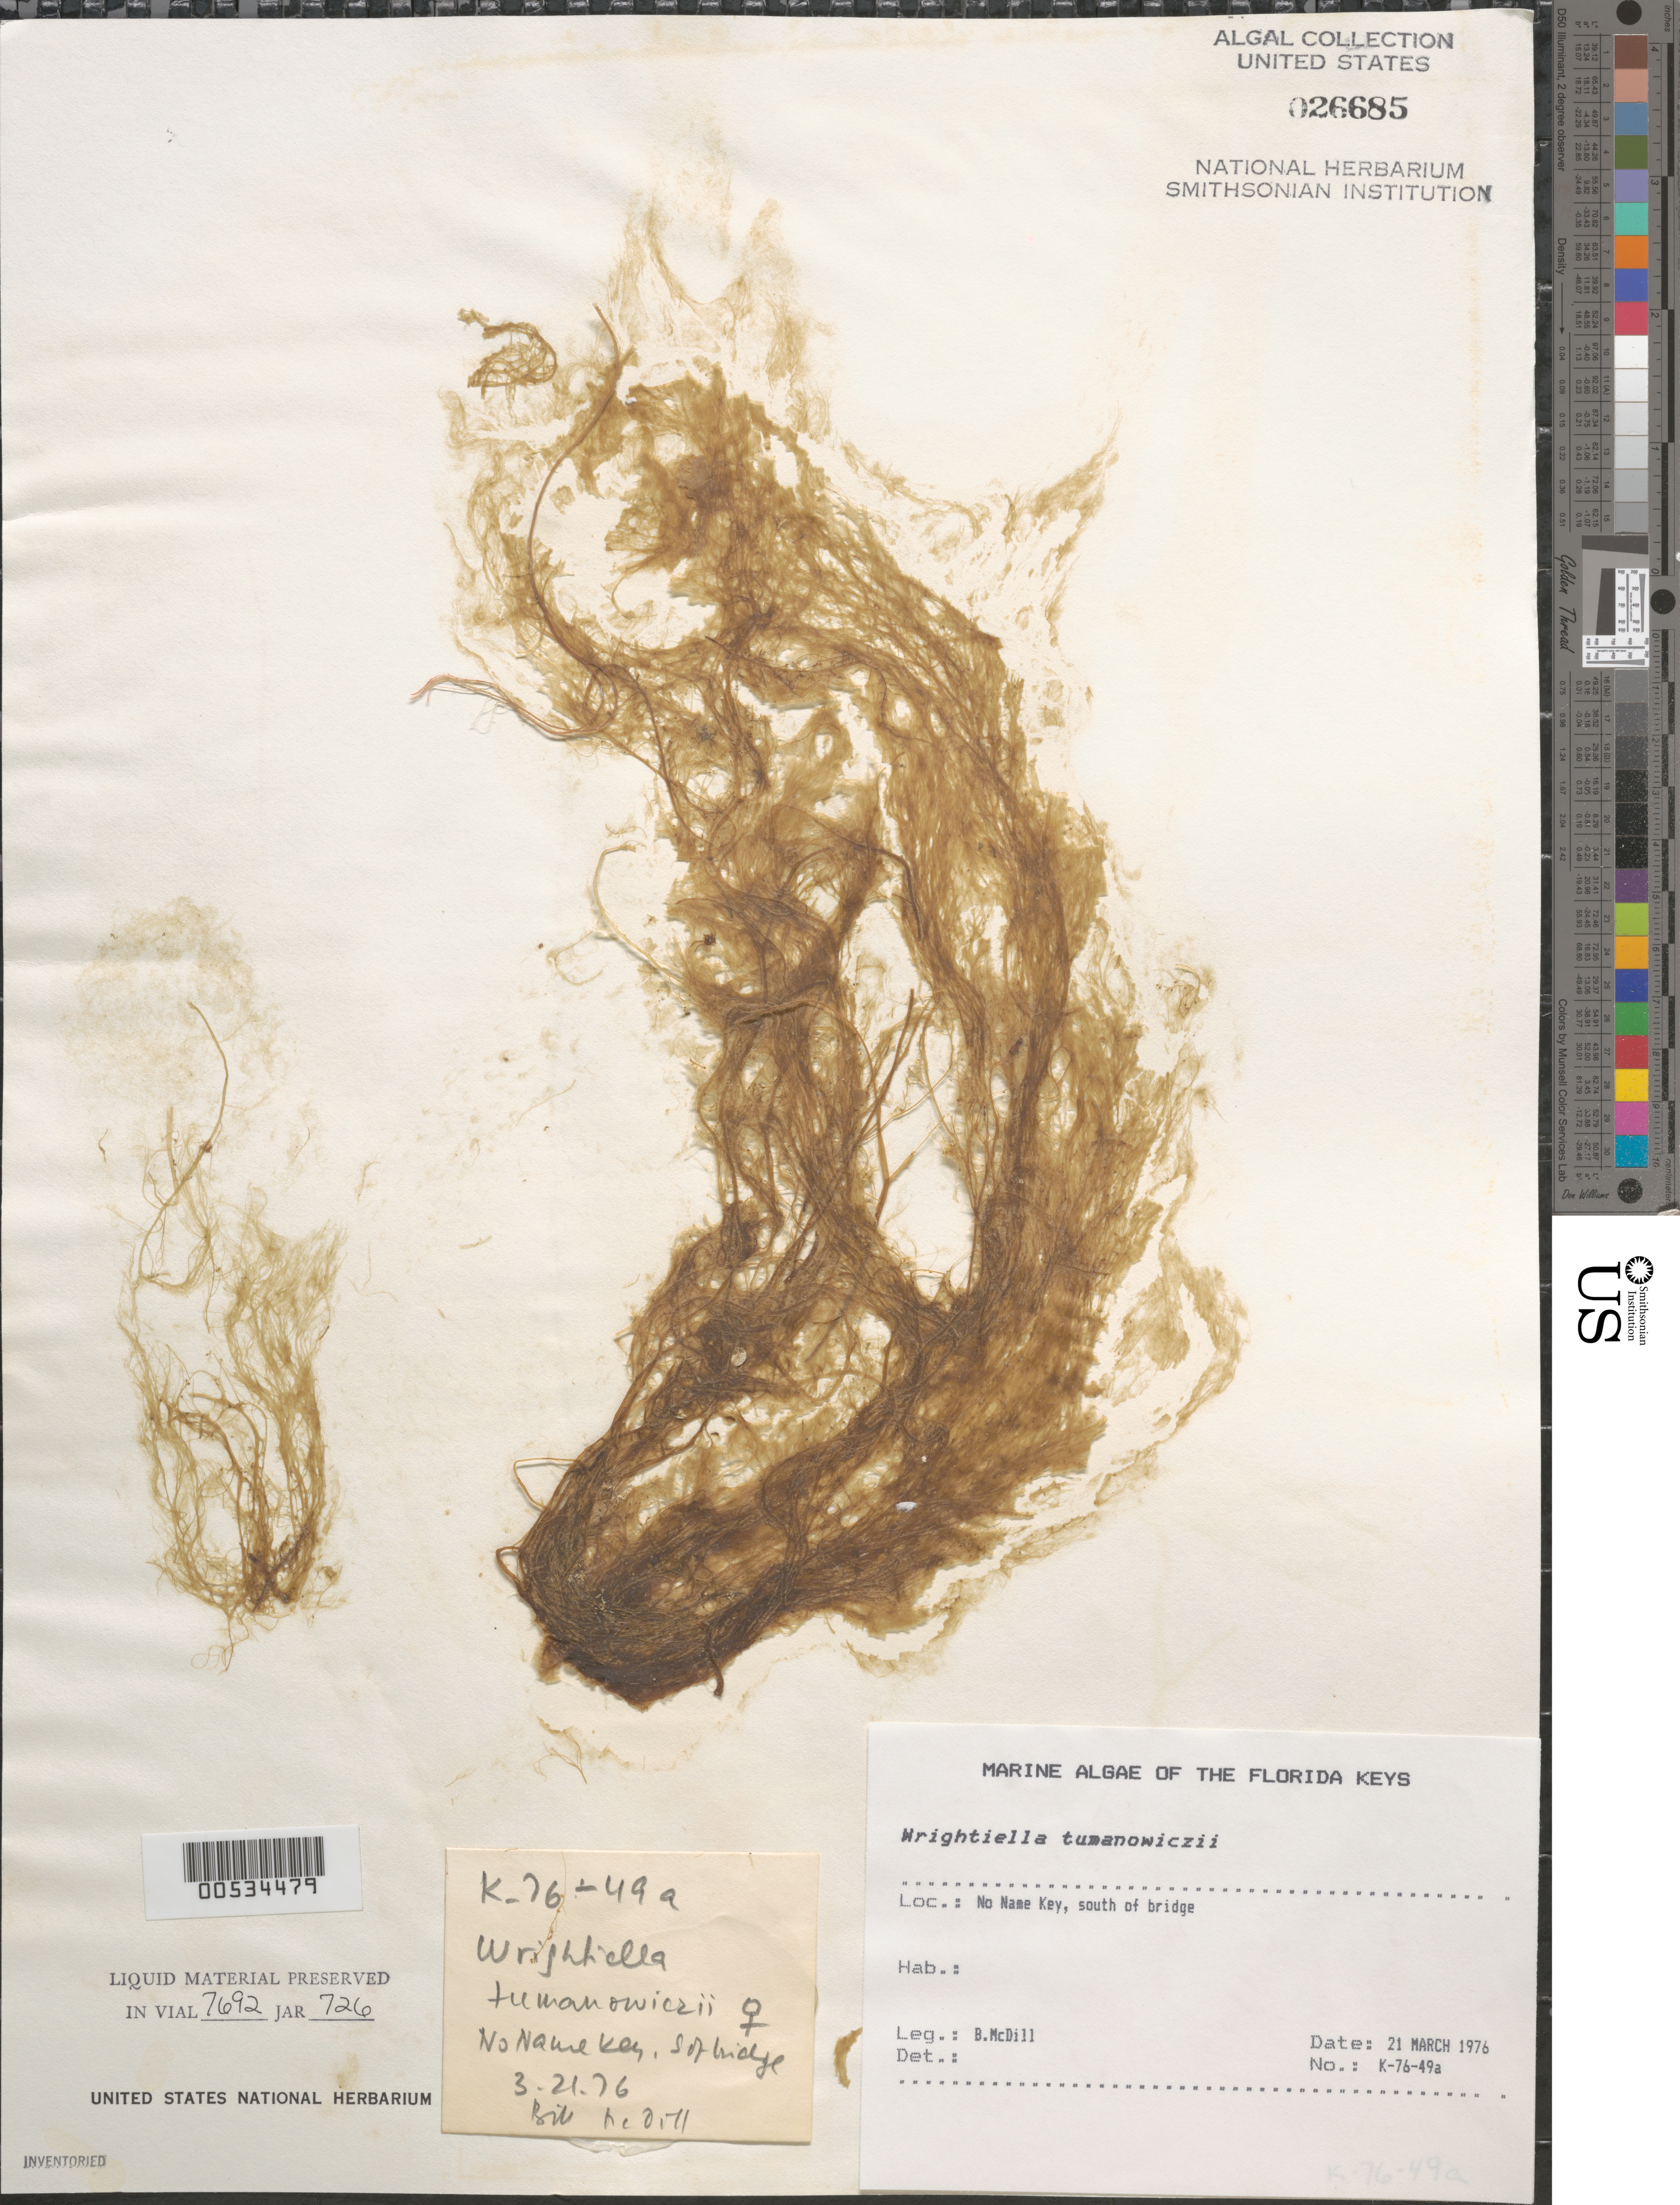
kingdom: Plantae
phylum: Rhodophyta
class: Florideophyceae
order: Ceramiales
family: Rhodomelaceae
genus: Wrightiella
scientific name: Wrightiella tumanowiczii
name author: (Gatty ex Harv.) F. Schmitz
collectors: W. McDill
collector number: K-76-49a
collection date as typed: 21 Mar 1976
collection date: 1976-03-21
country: United States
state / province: Florida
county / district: Monroe County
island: No Name Key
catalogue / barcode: US 26685